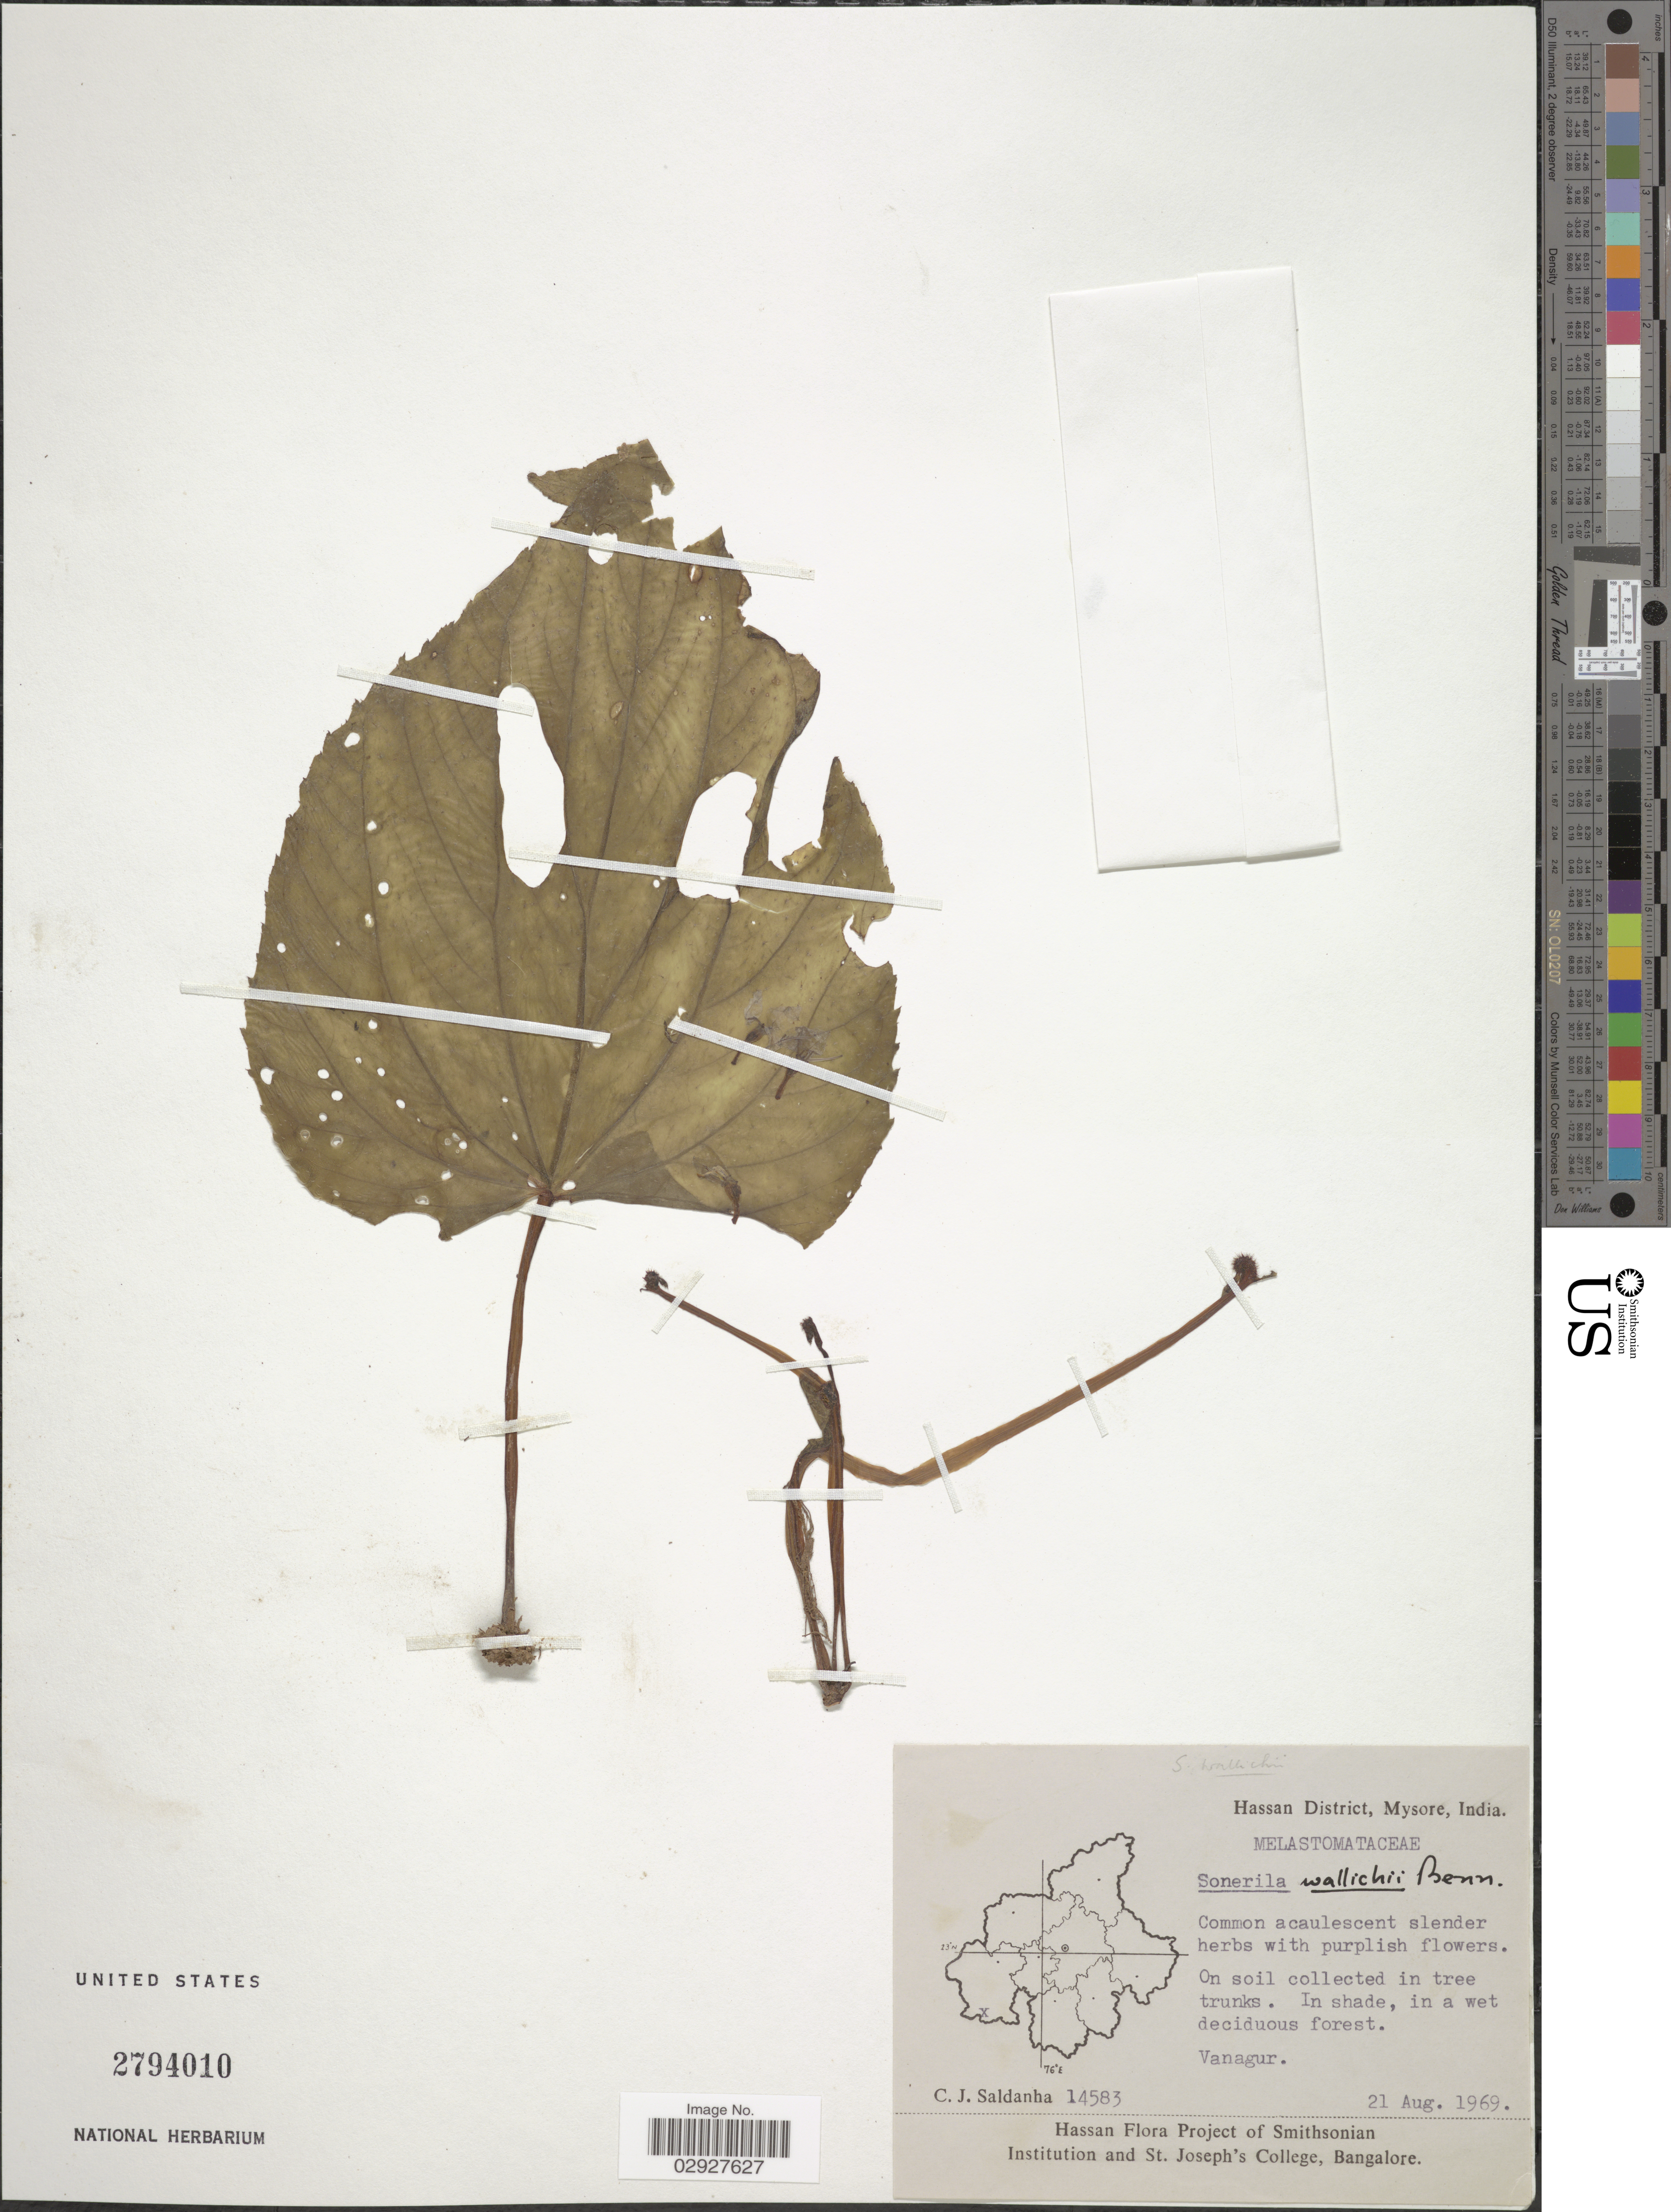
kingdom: Plantae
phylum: Tracheophyta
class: Magnoliopsida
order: Myrtales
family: Melastomataceae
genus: Sonerila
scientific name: Sonerila wallichii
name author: Benn.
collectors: C. J. Saldanha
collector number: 14583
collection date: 1969-08-21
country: India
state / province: Karnataka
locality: Hassan District, Mysore. Vanagur.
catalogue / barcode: US 2794010